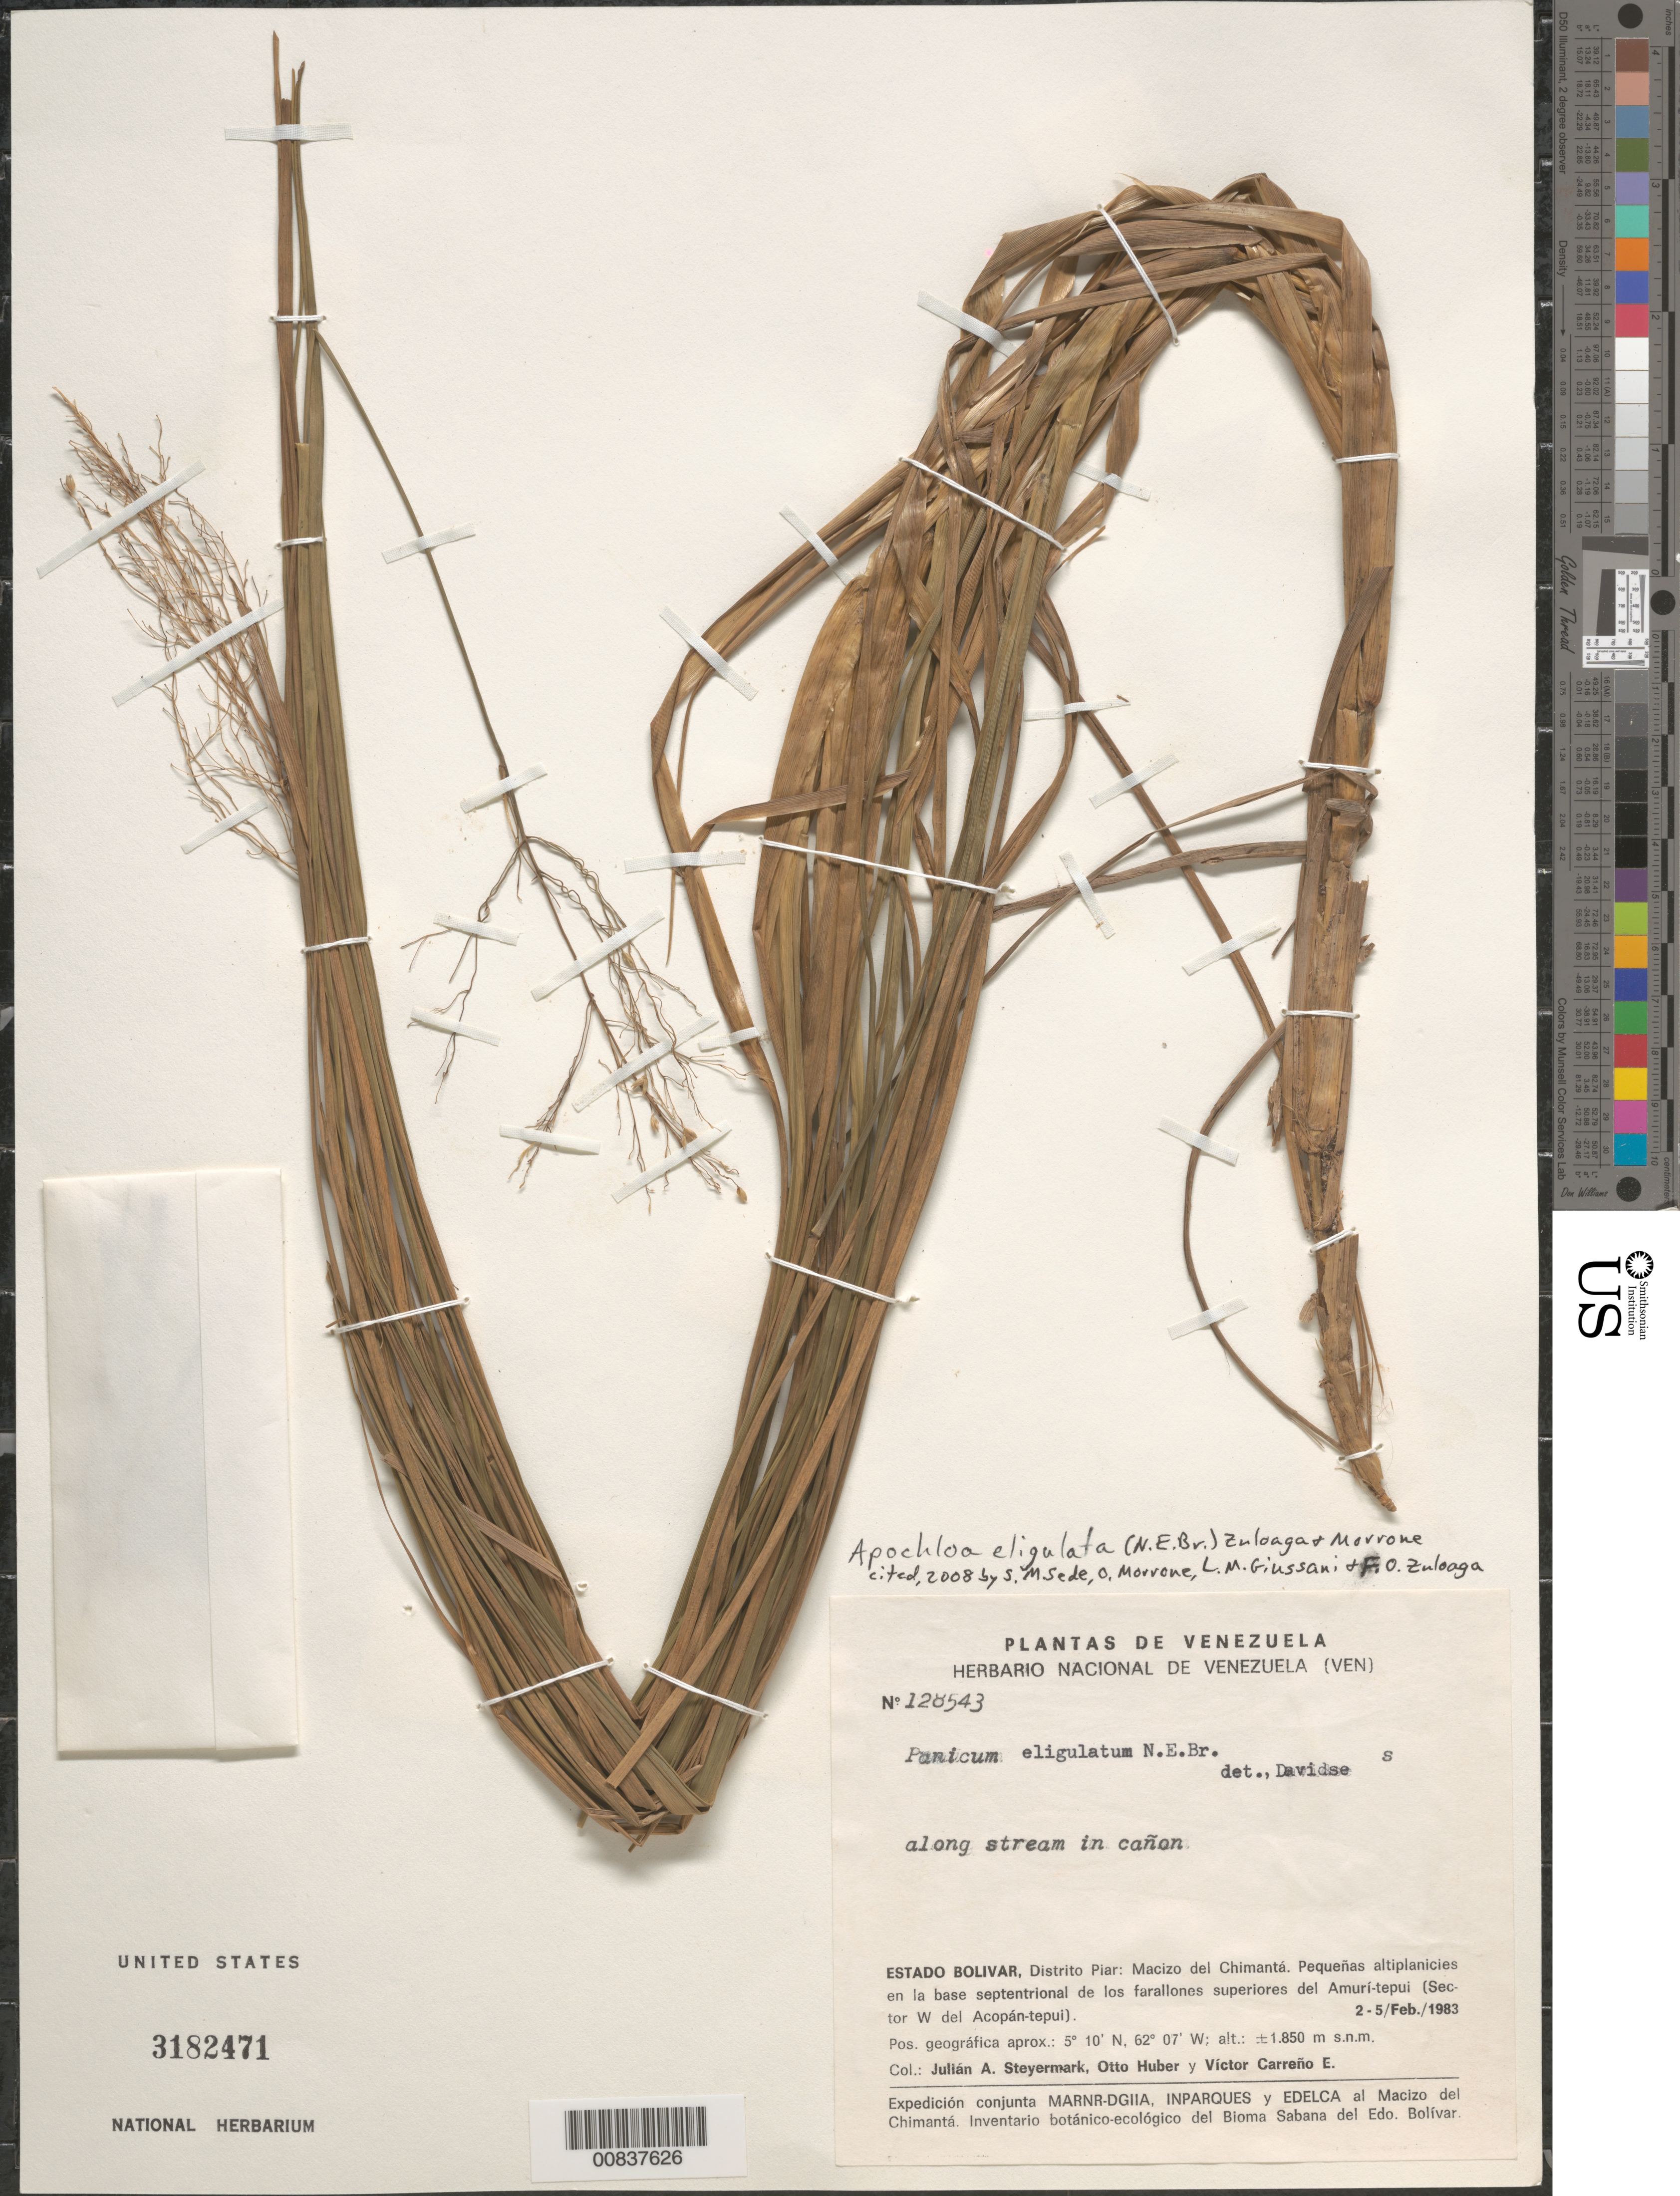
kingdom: Plantae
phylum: Tracheophyta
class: Liliopsida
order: Poales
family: Poaceae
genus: Panicum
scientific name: Panicum eligulatum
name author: N.E. Br.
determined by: Davidse, Gerrit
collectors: J. Steyermark, O. Huber & V. Carreño E.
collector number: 128543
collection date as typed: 2-Feb-83 to 5-Feb-83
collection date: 1983-02-02/1983-02-05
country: Venezuela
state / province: Bolívar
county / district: Piar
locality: Macizo del Chimantá, Amuí-tepuí (Sector W del Acopán-tepuí); E of campsite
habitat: Along stream in cañon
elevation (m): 1850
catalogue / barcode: US 3182471